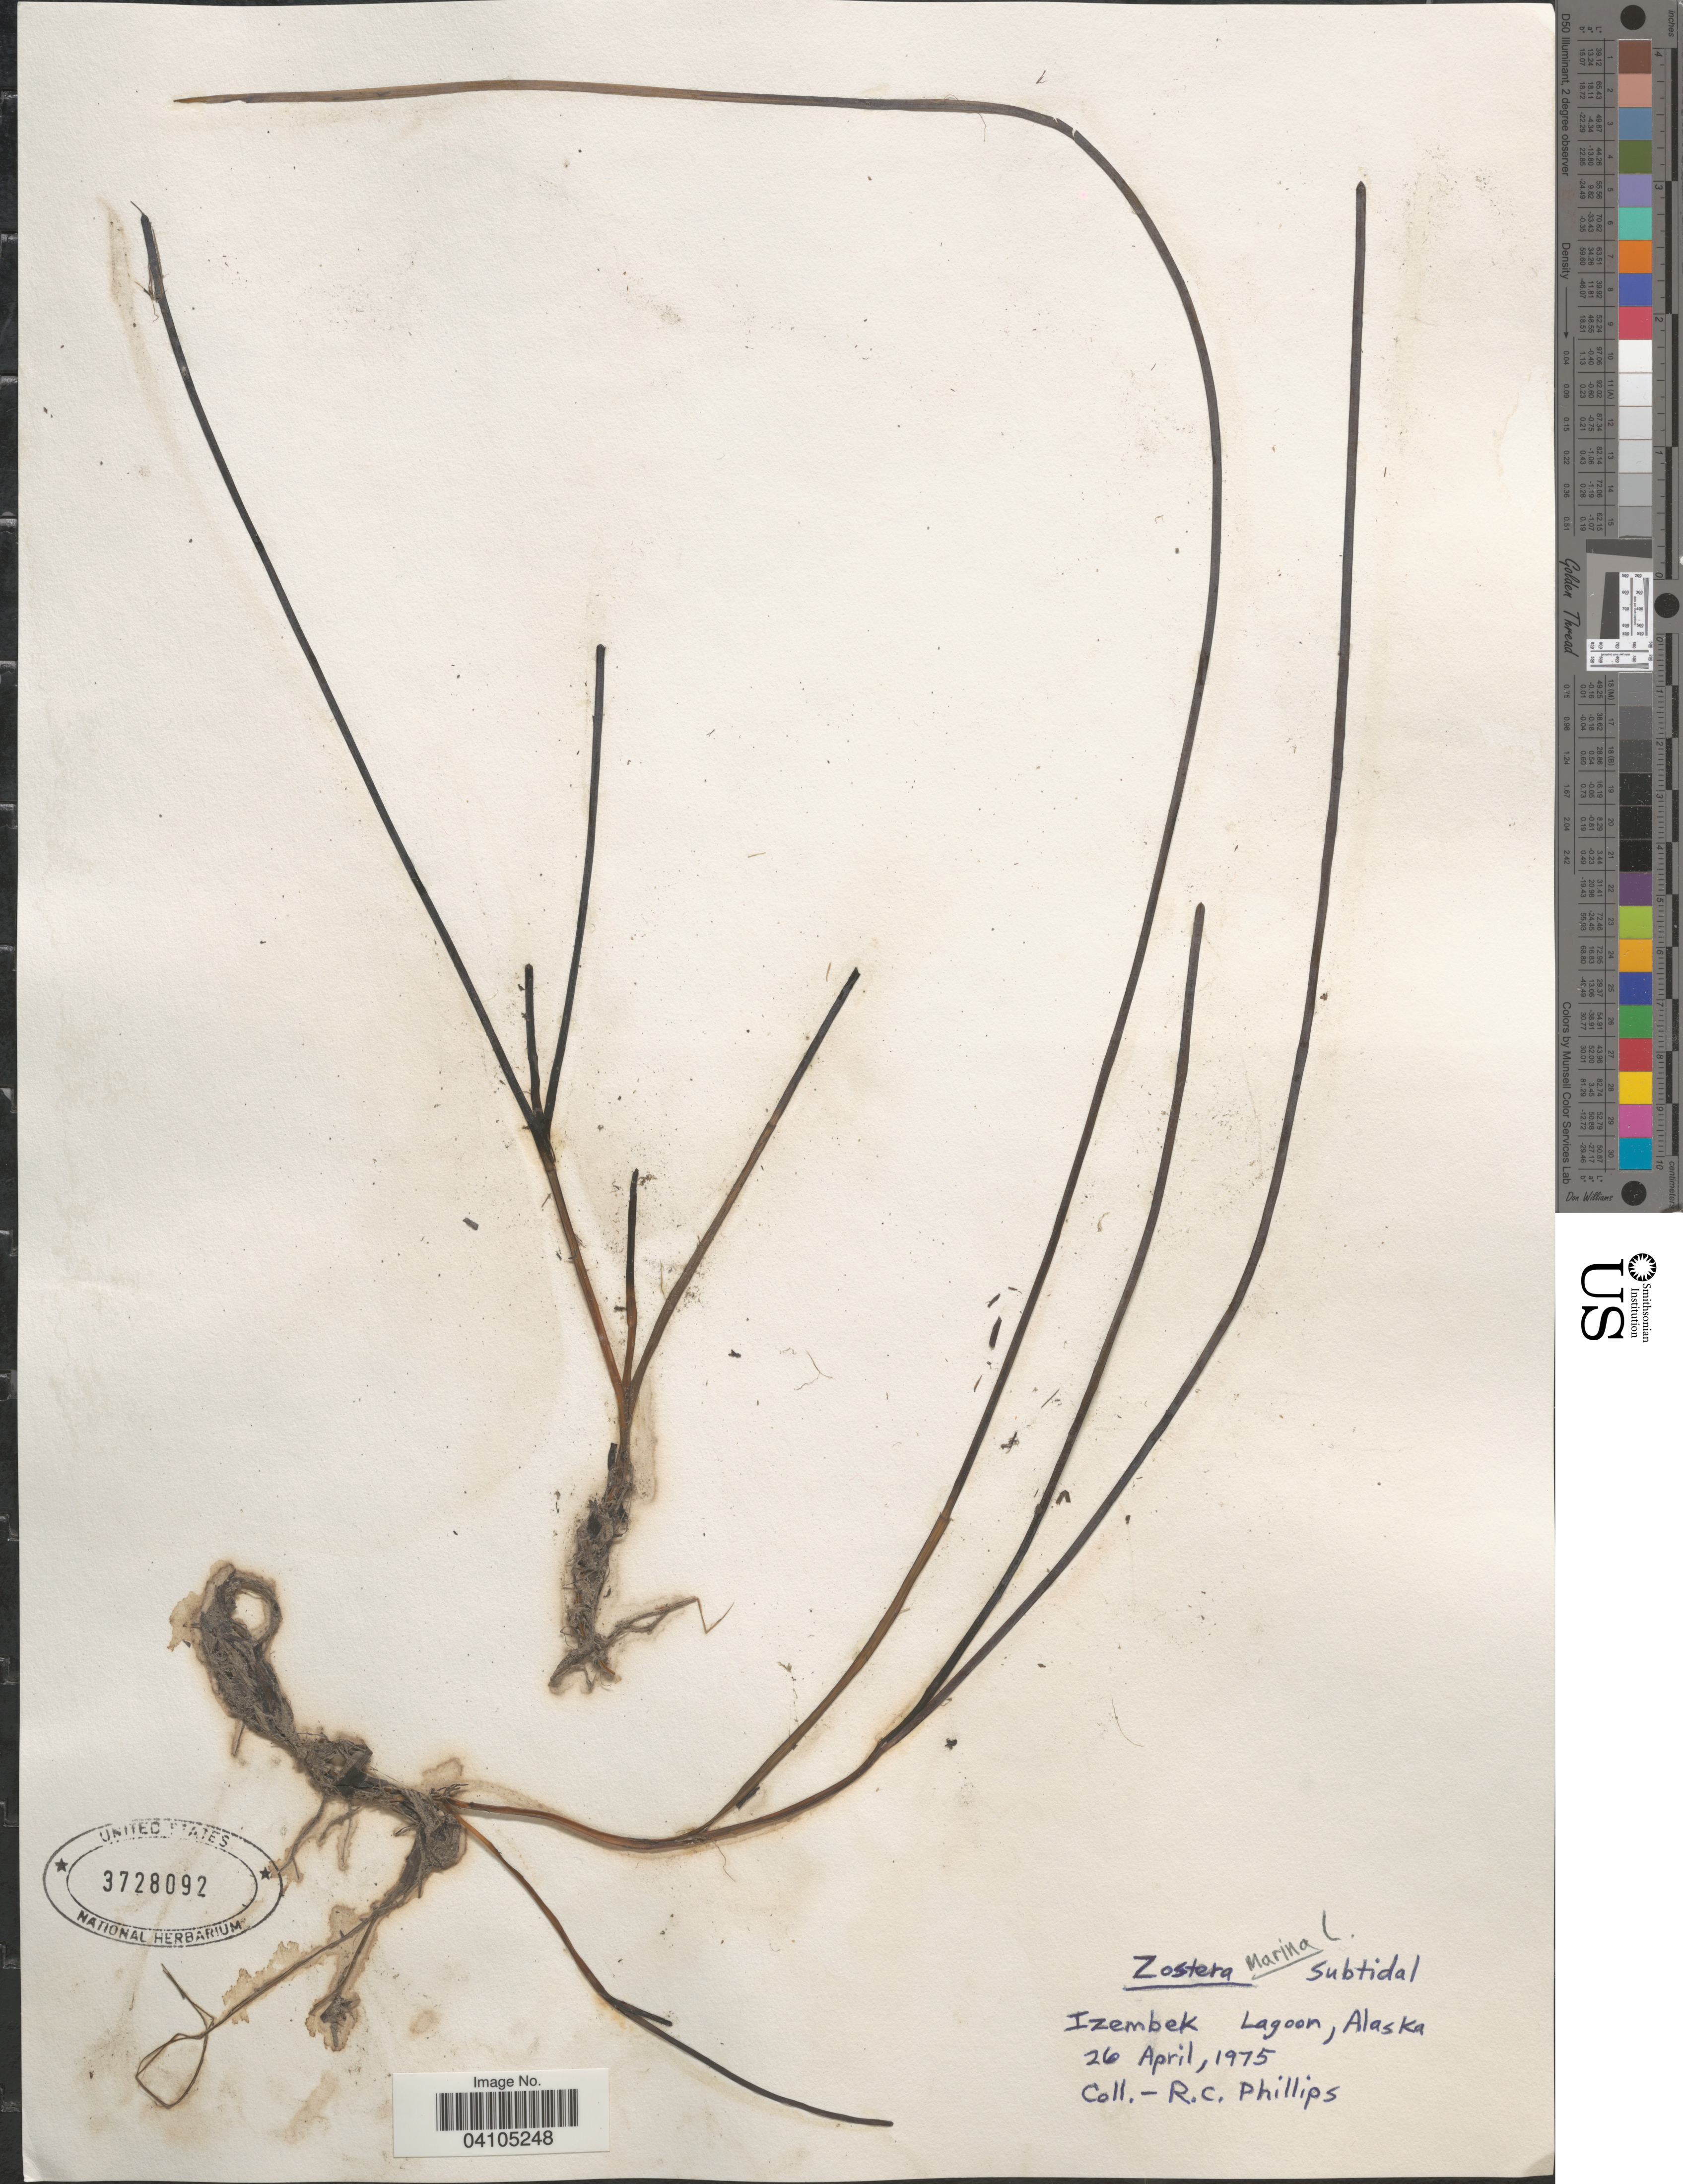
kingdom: Plantae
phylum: Tracheophyta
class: Liliopsida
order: Alismatales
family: Zosteraceae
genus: Zostera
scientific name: Zostera marina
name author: L.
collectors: R. C. Phillips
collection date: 1975-04-26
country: United States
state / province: Alaska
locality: Izembek Lagoon.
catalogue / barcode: US 3728092